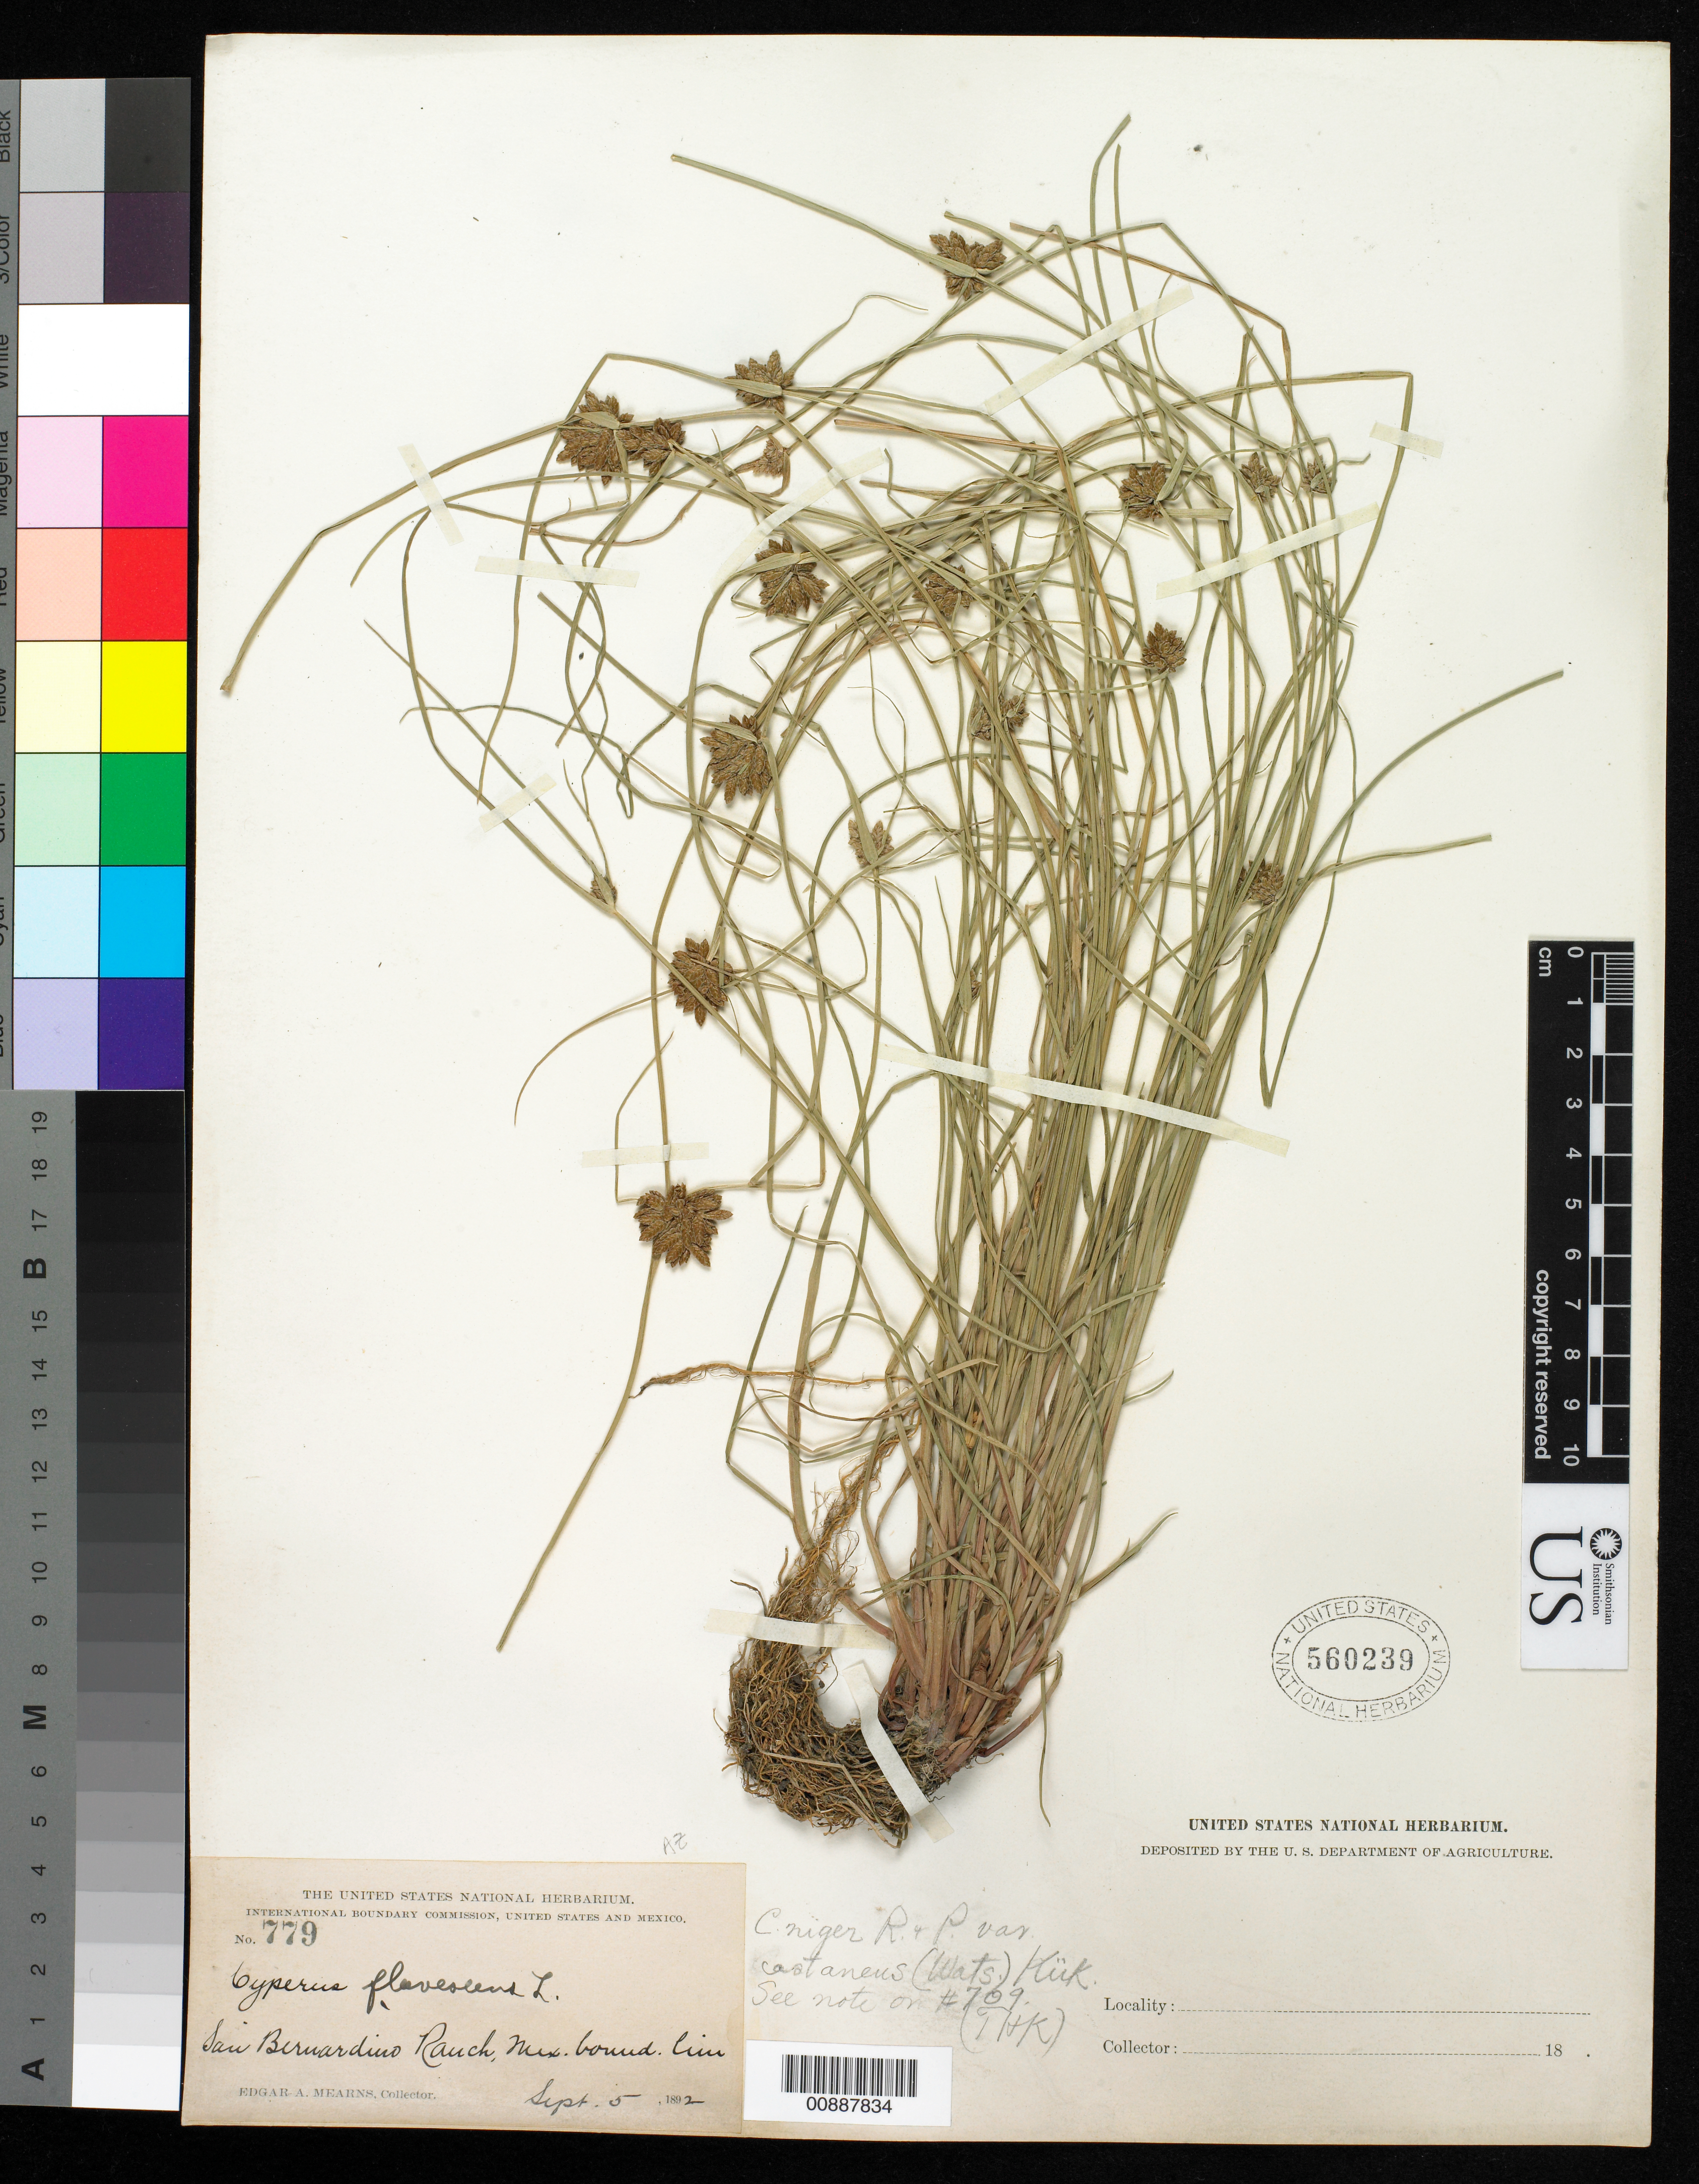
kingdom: Plantae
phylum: Tracheophyta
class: Liliopsida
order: Poales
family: Cyperaceae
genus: Cyperus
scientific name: Cyperus niger var. castaneus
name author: (S. Watson) Kük.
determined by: Kearney, T. H.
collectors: E. A. Mearns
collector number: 779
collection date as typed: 05 Sep 1892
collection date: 1892-09-05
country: United States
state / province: Arizona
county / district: Cochise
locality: San Bernardino Ranch, Mexican Boundary Line.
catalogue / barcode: US 560239